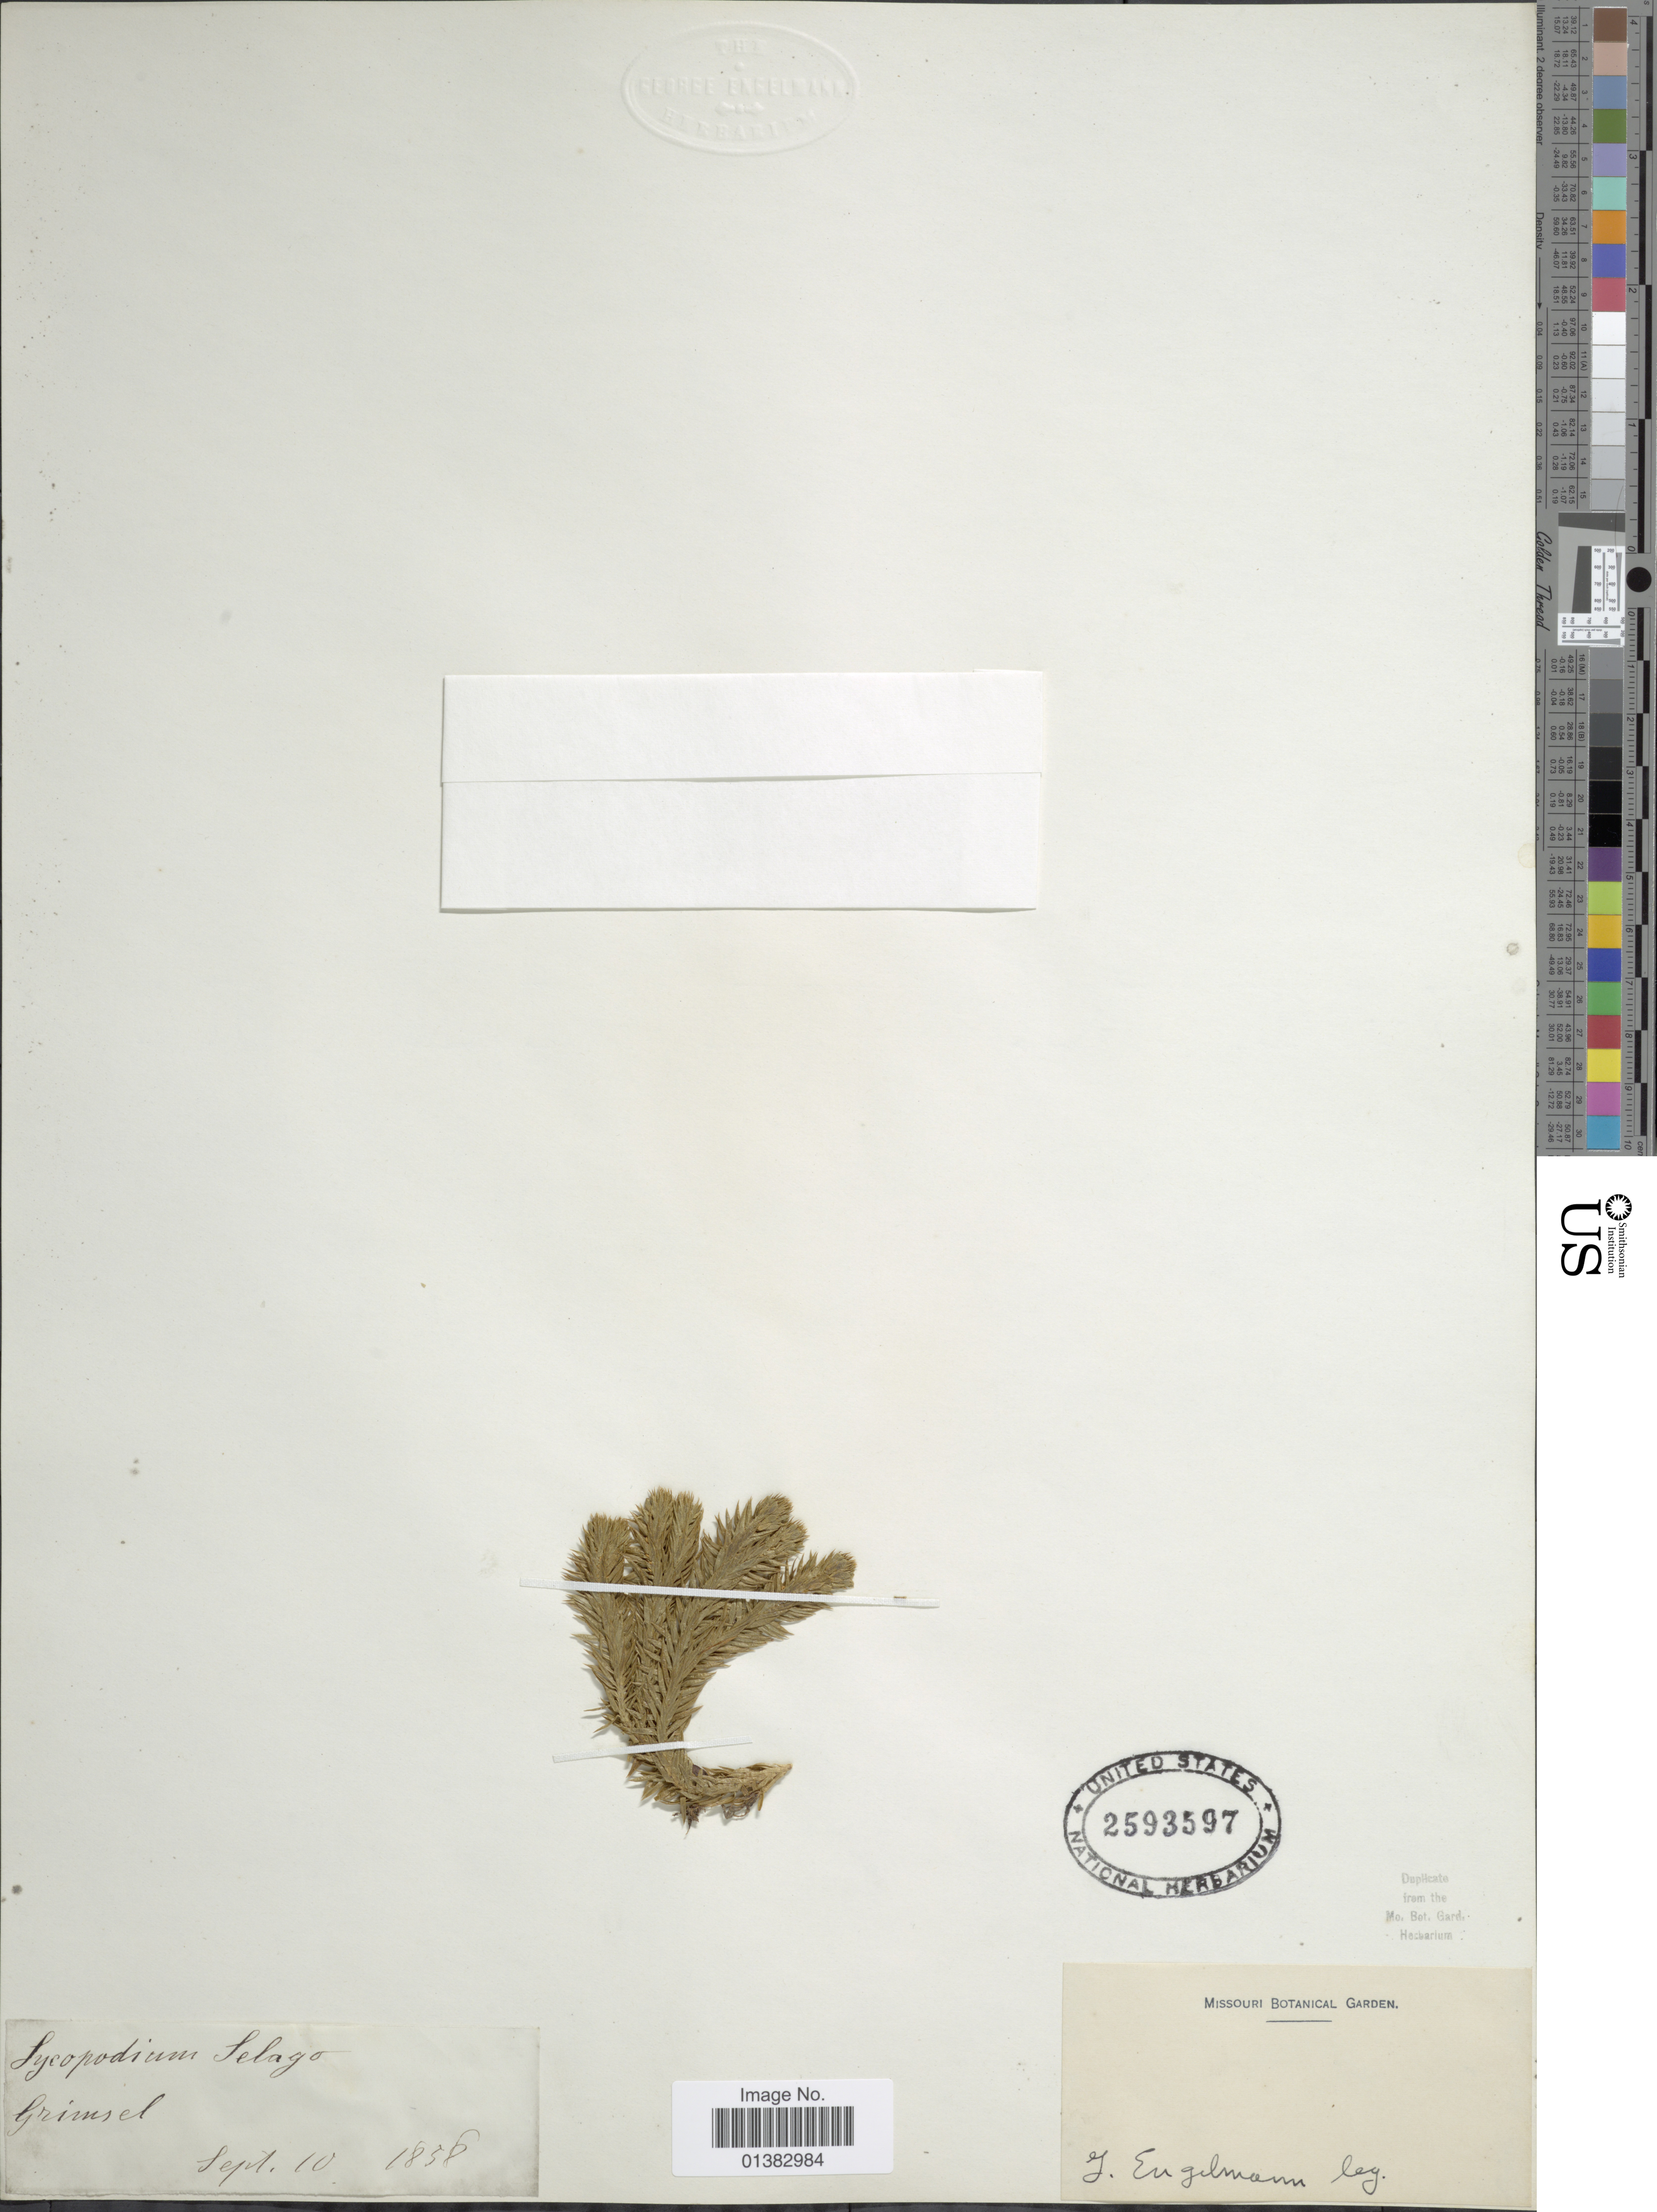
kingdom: Plantae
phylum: Tracheophyta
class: Lycopodiopsida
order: Lycopodiales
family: Lycopodiaceae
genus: Huperzia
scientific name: Huperzia selago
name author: (L.) Bernh. ex Schrank & Mart.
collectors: -- Engelmann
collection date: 1858-09-10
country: Switzerland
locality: Grimsel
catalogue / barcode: US 2593597